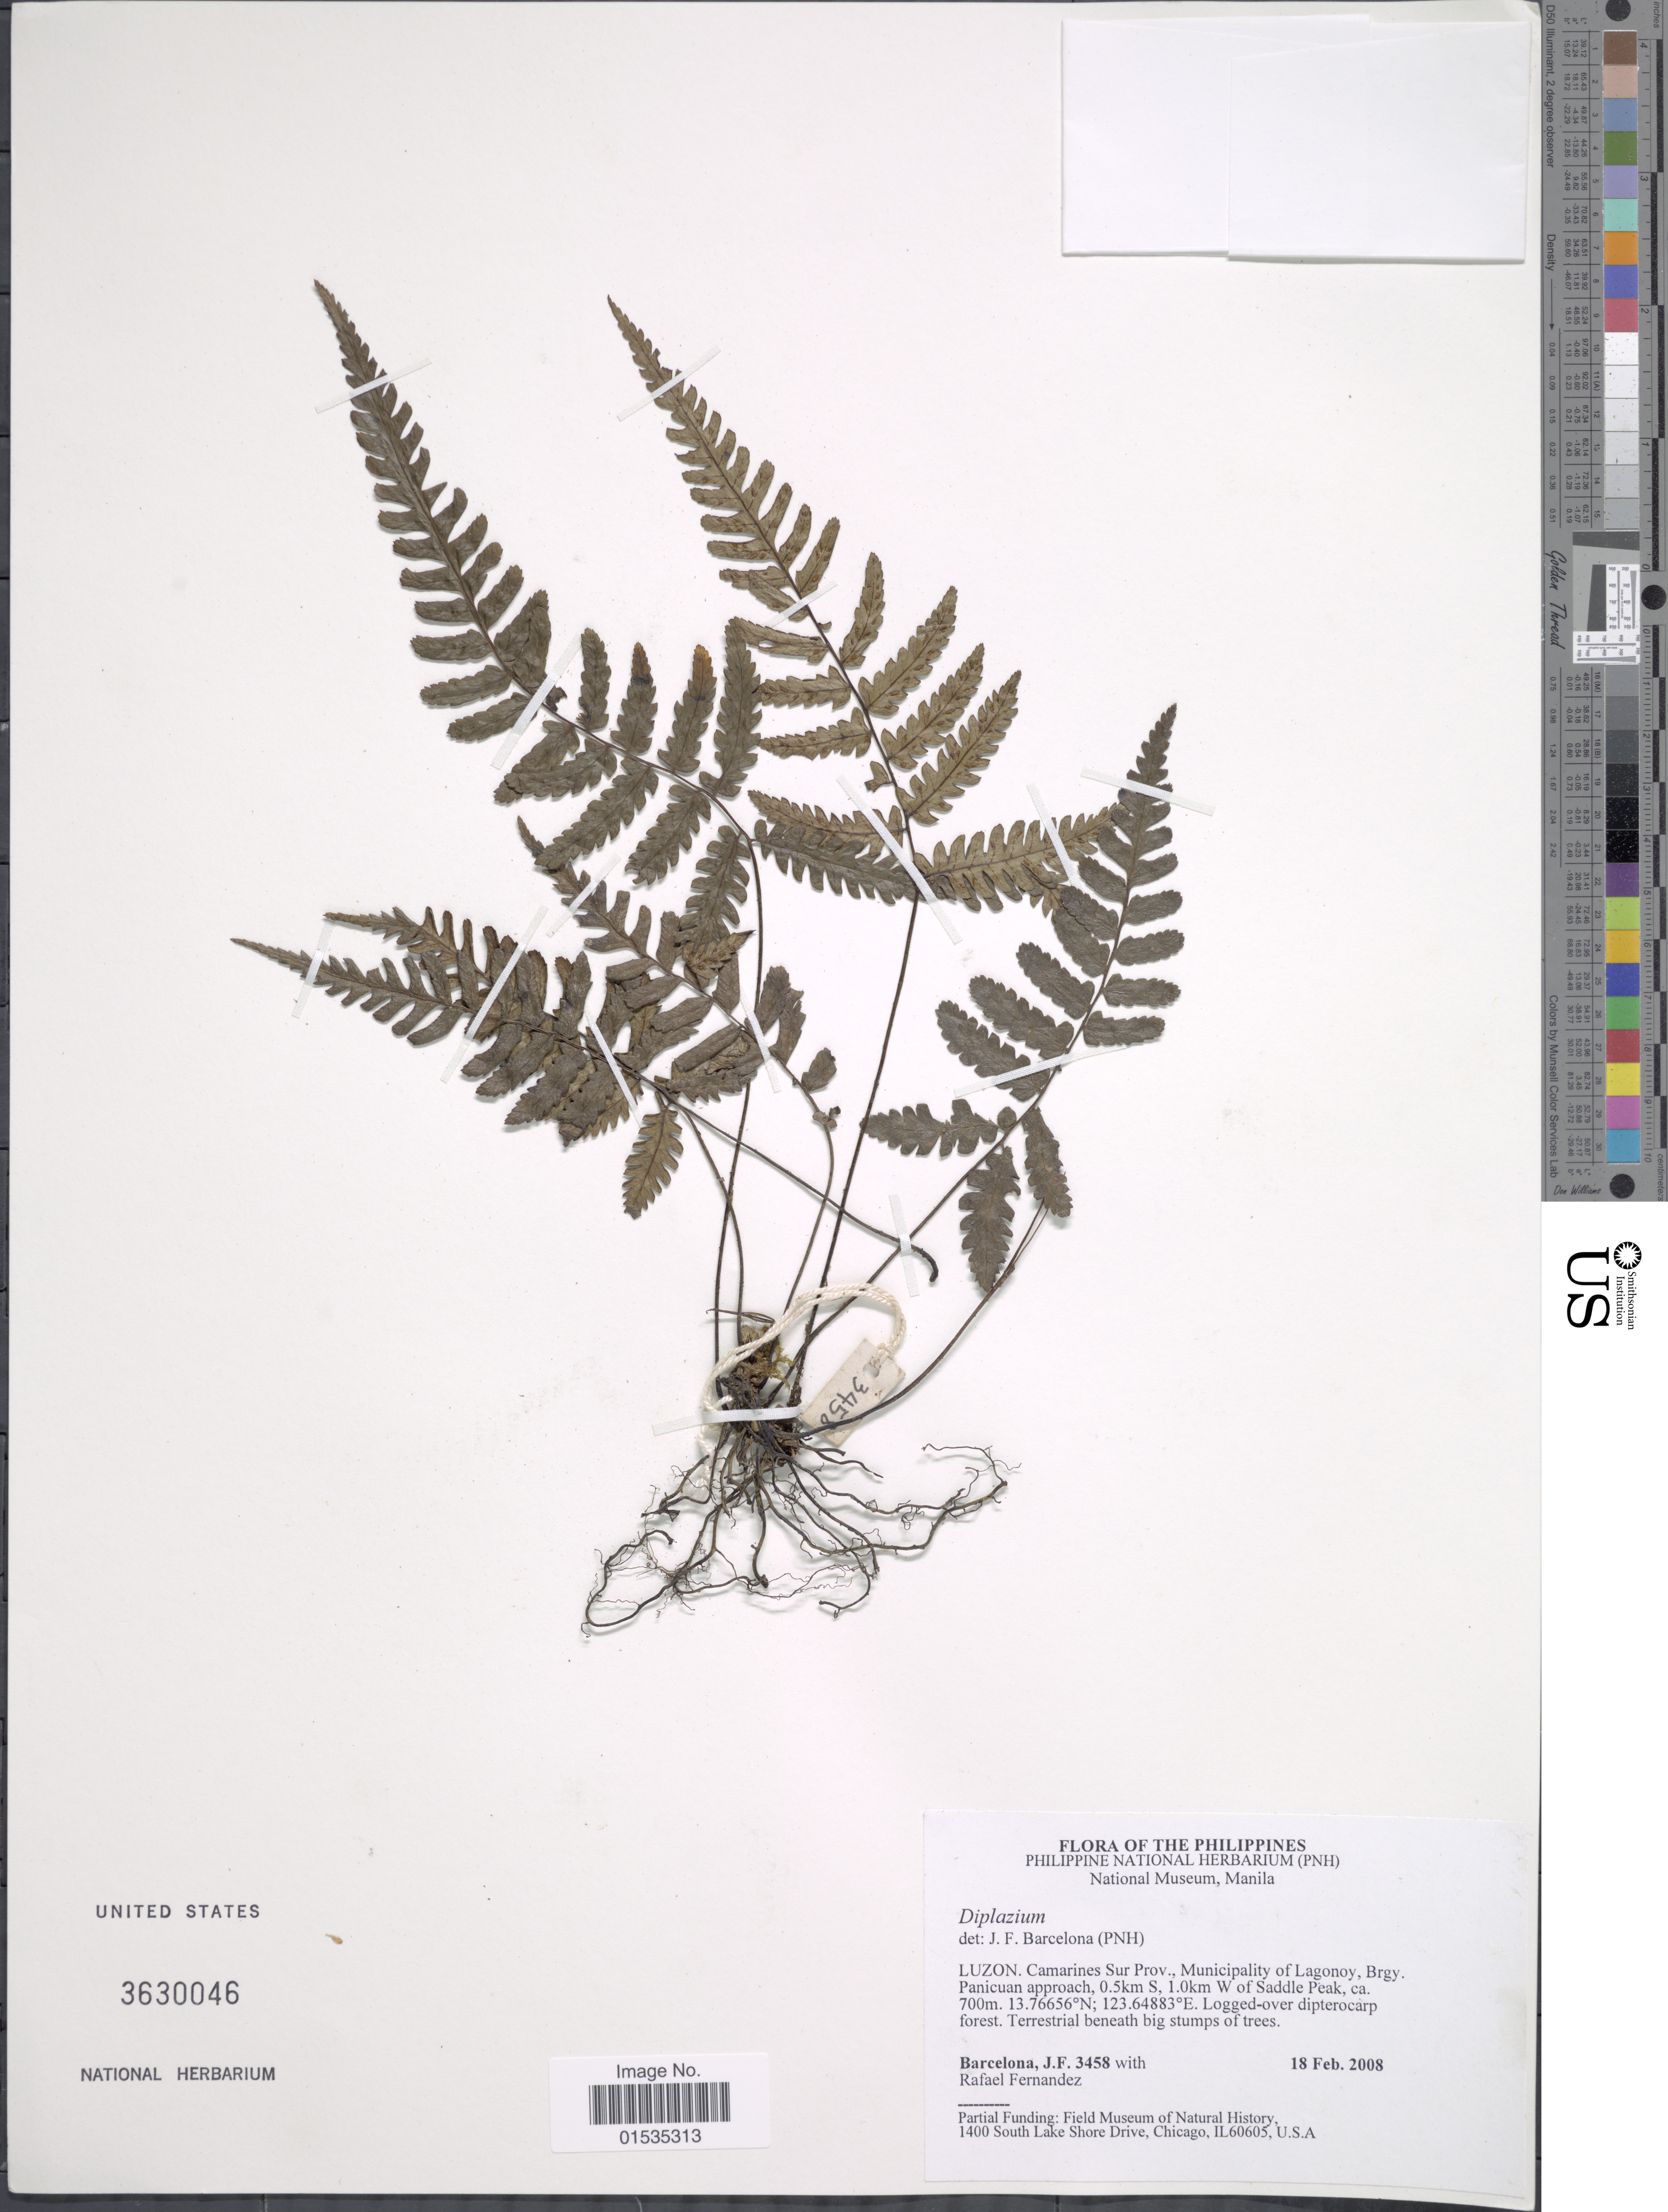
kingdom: Plantae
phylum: Tracheophyta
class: Polypodiopsida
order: Polypodiales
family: Athyriaceae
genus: Diplazium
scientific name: Diplazium sp.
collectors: J. F. Barcelona & R. Fernandez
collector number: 3458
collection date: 2008-02-18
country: Papua New Guinea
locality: Luzon, Camarines Sur Prov., Municipality of Lagonoy, Brgy. Panicuan approach, 0.8 km S, 1.5 km W of Saddle Peak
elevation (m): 700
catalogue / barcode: US 3630046